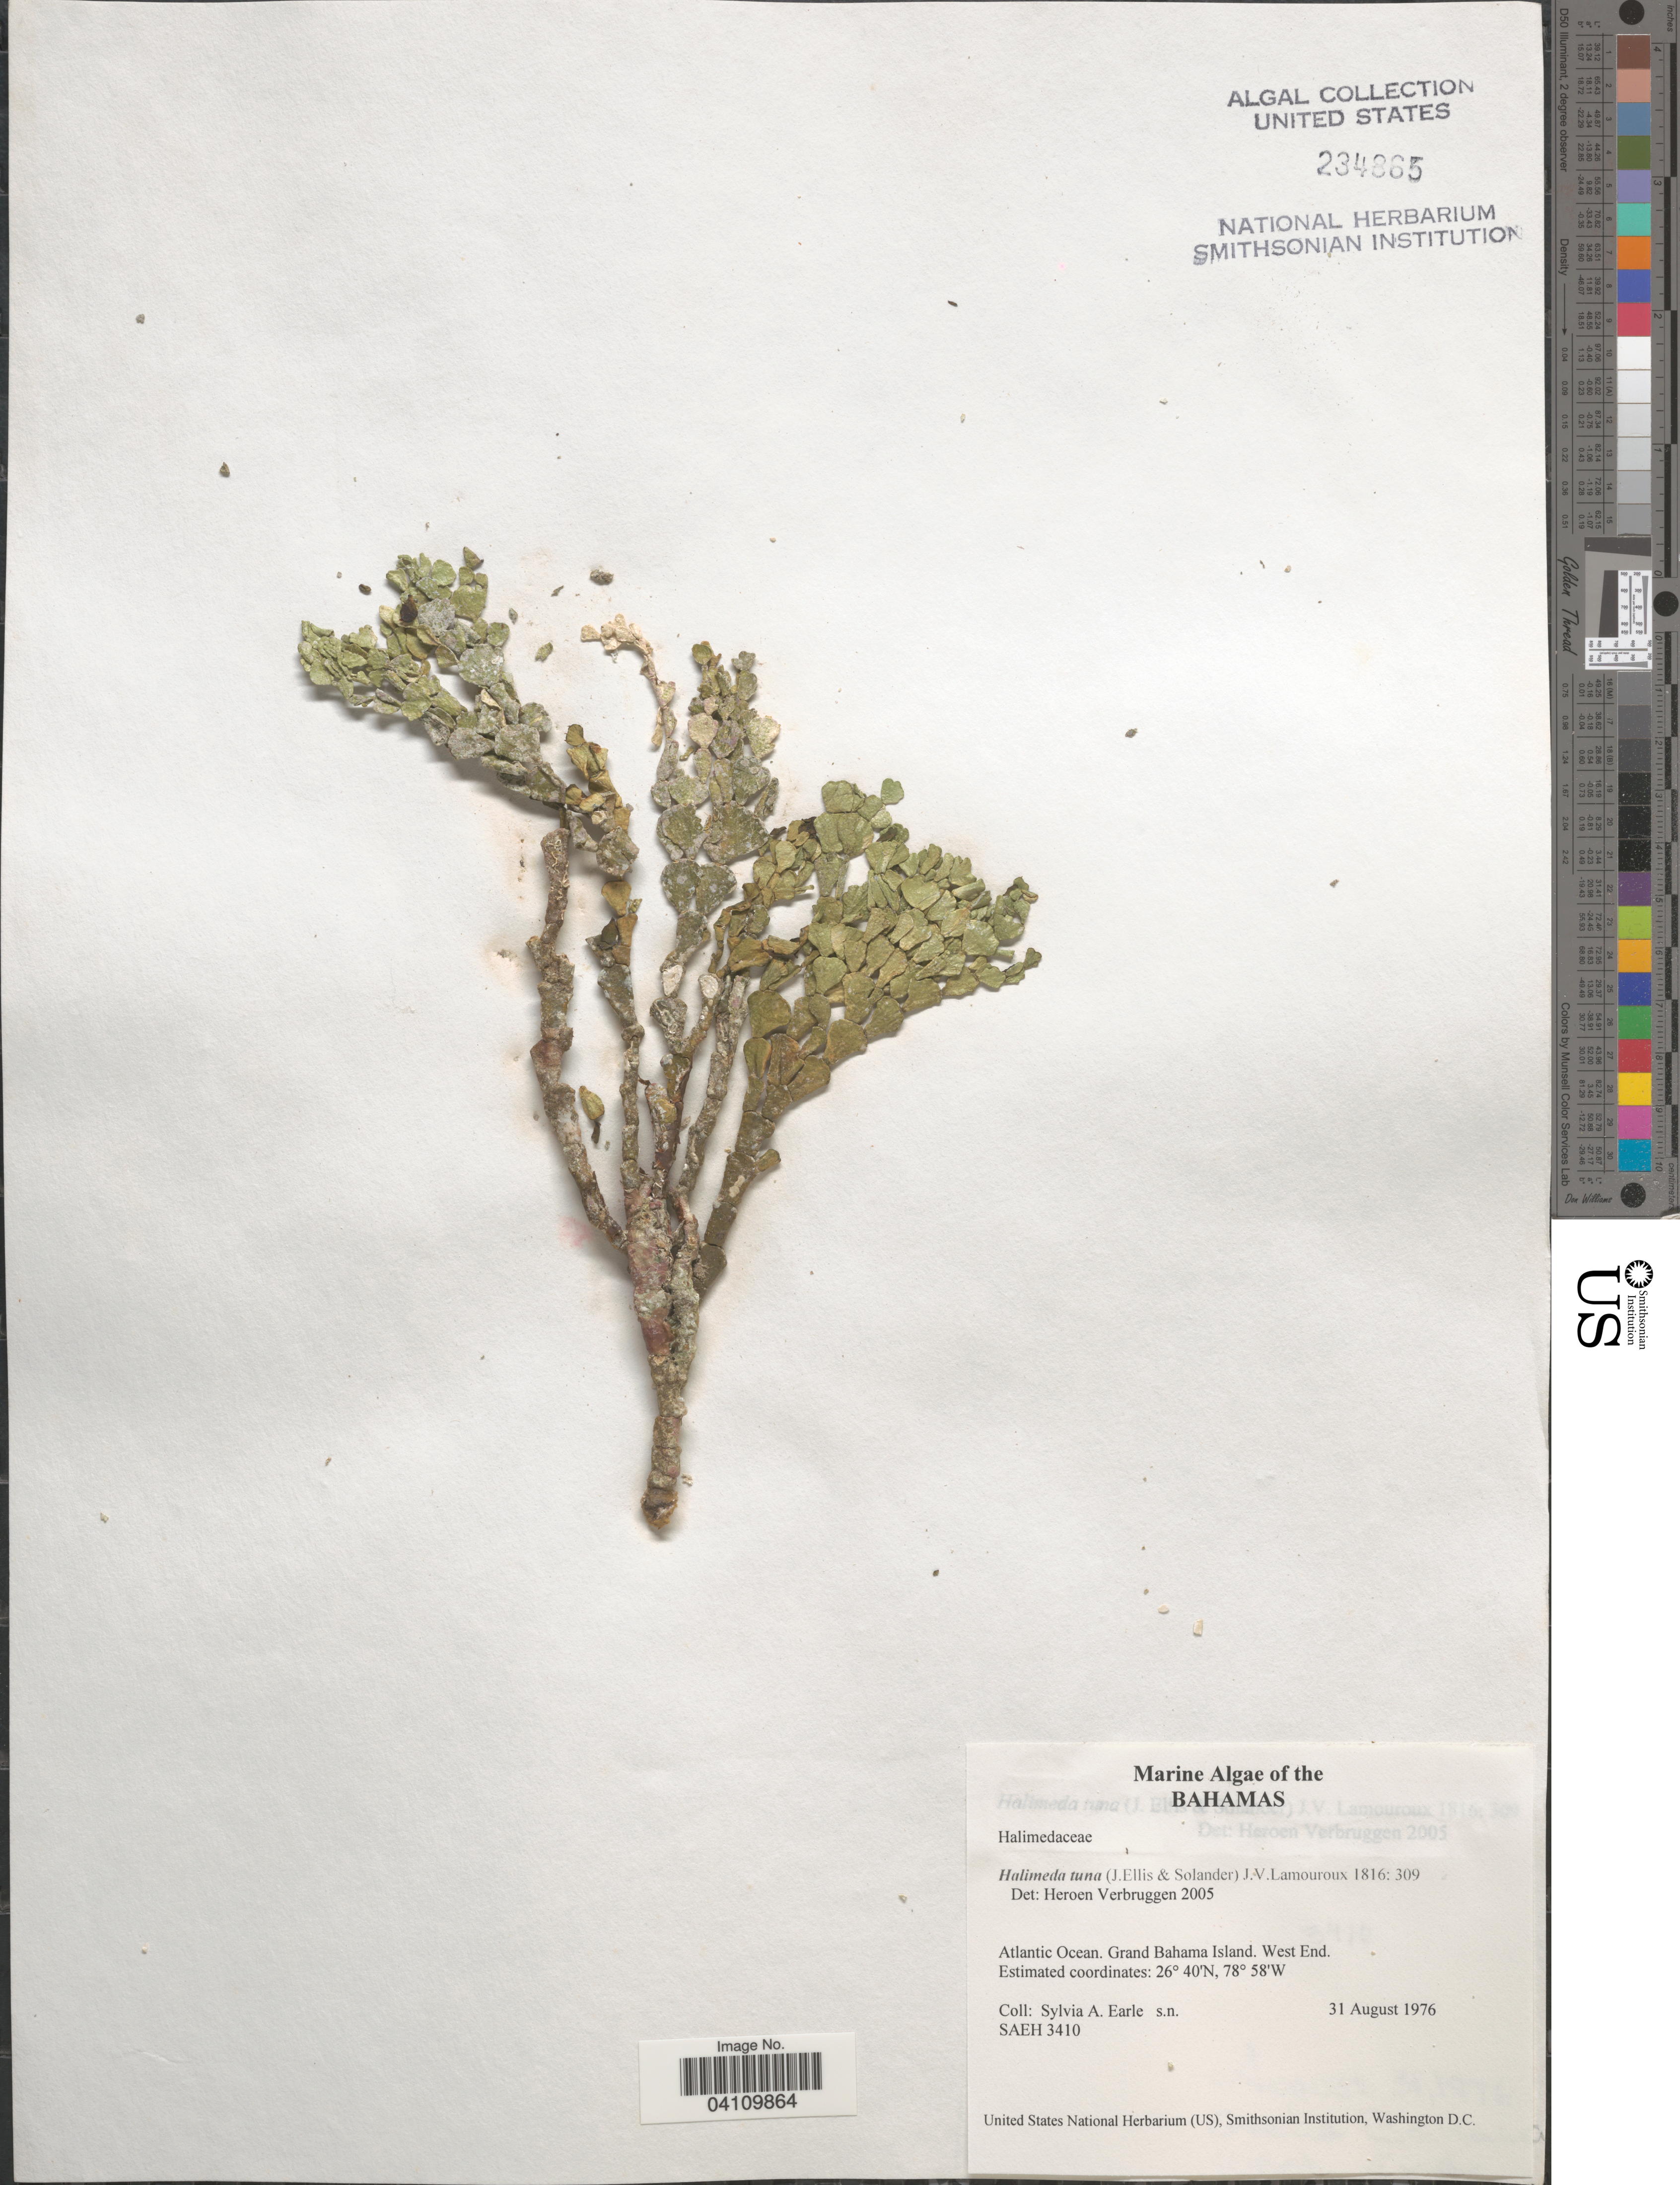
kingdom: Plantae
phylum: Chlorophyta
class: Ulvophyceae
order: Bryopsidales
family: Halimedaceae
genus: Halimeda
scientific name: Halimeda tuna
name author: (J. Ellis & Sol.) J.V.Lamouroux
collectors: S. A. Earle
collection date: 1976-08-31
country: Bahamas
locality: Atlantic Ocean. Grand Bahama Island. West End.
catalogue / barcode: US 234865